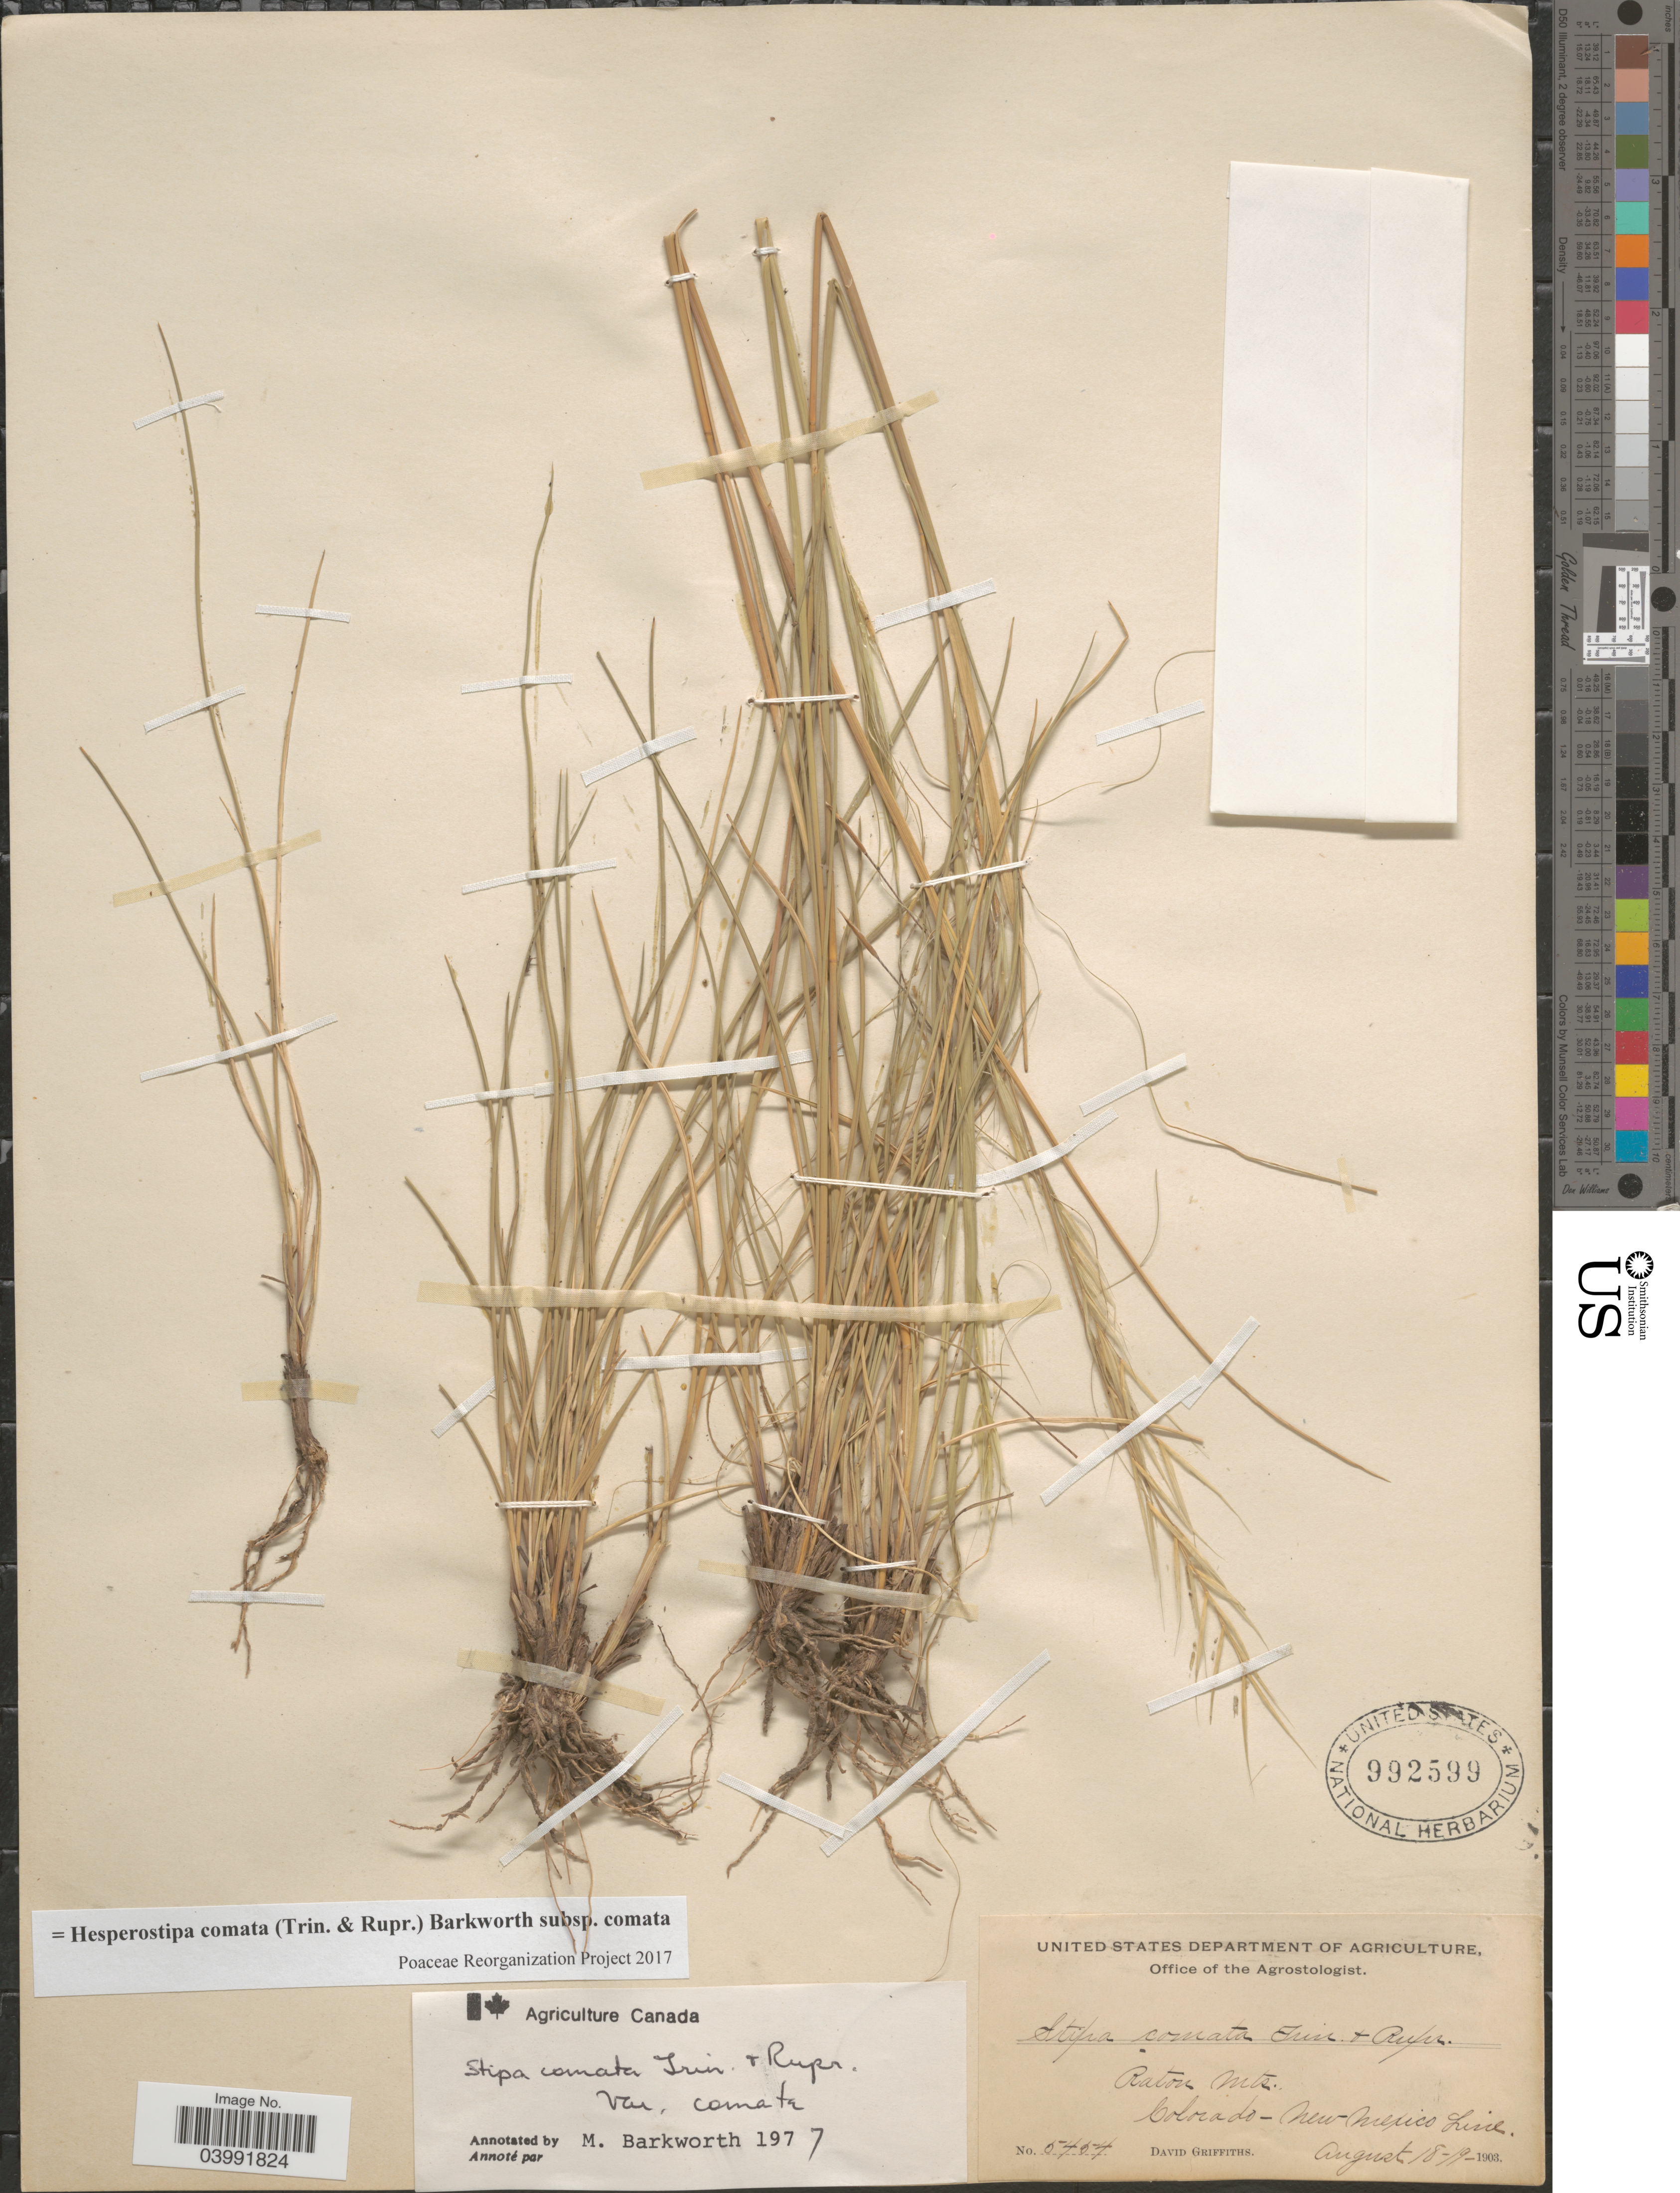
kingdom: Plantae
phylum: Tracheophyta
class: Liliopsida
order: Poales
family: Poaceae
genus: Hesperostipa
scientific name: Hesperostipa comata subsp. comata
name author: (Trin. & Rupr.) Barkworth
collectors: D. Griffiths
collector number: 5454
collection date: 1903-08-18/1903-08-19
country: United States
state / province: Colorado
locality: Raton Mts. Colorado-New- Mexico Line.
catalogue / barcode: US 992599